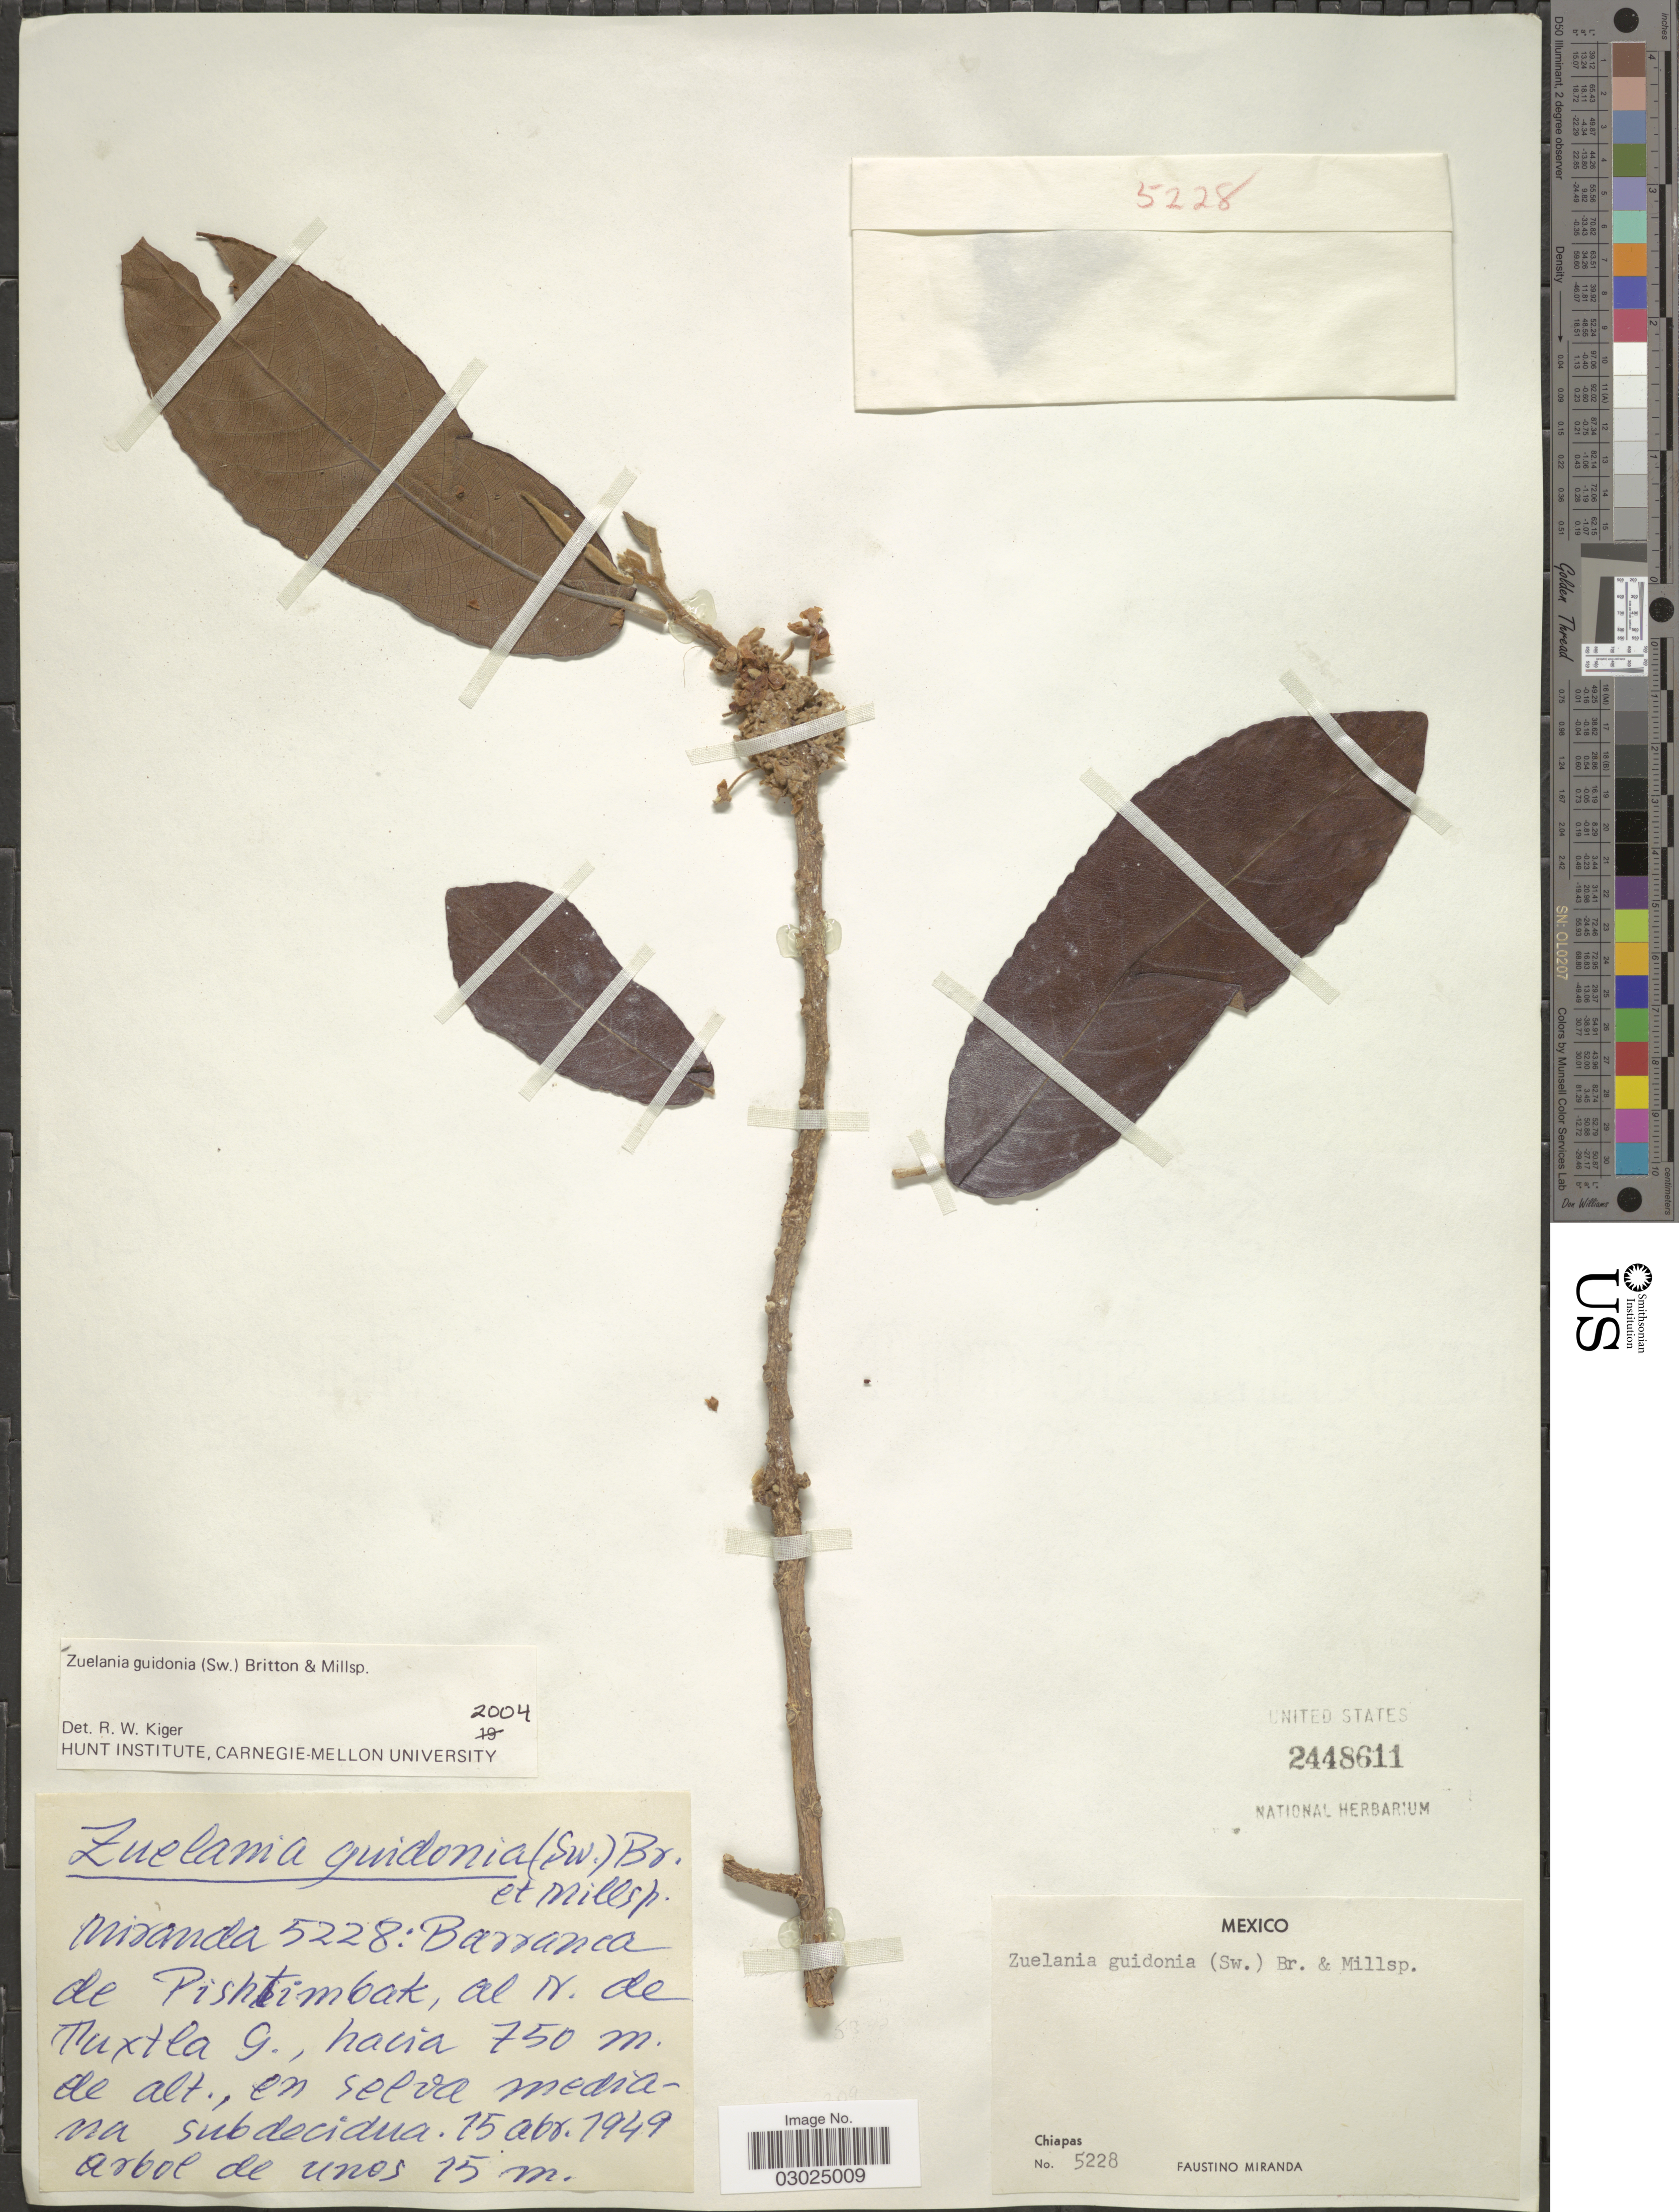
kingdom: Plantae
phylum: Tracheophyta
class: Magnoliopsida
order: Malpighiales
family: Salicaceae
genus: Casearia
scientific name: Casearia laetioides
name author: (A. Rich.) Warb.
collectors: F. Miranda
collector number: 5228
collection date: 1949-04-15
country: Mexico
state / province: Chiapas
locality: Barranca de Pishtimbak, al N. de Puxtla G.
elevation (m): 750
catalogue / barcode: US 2448611